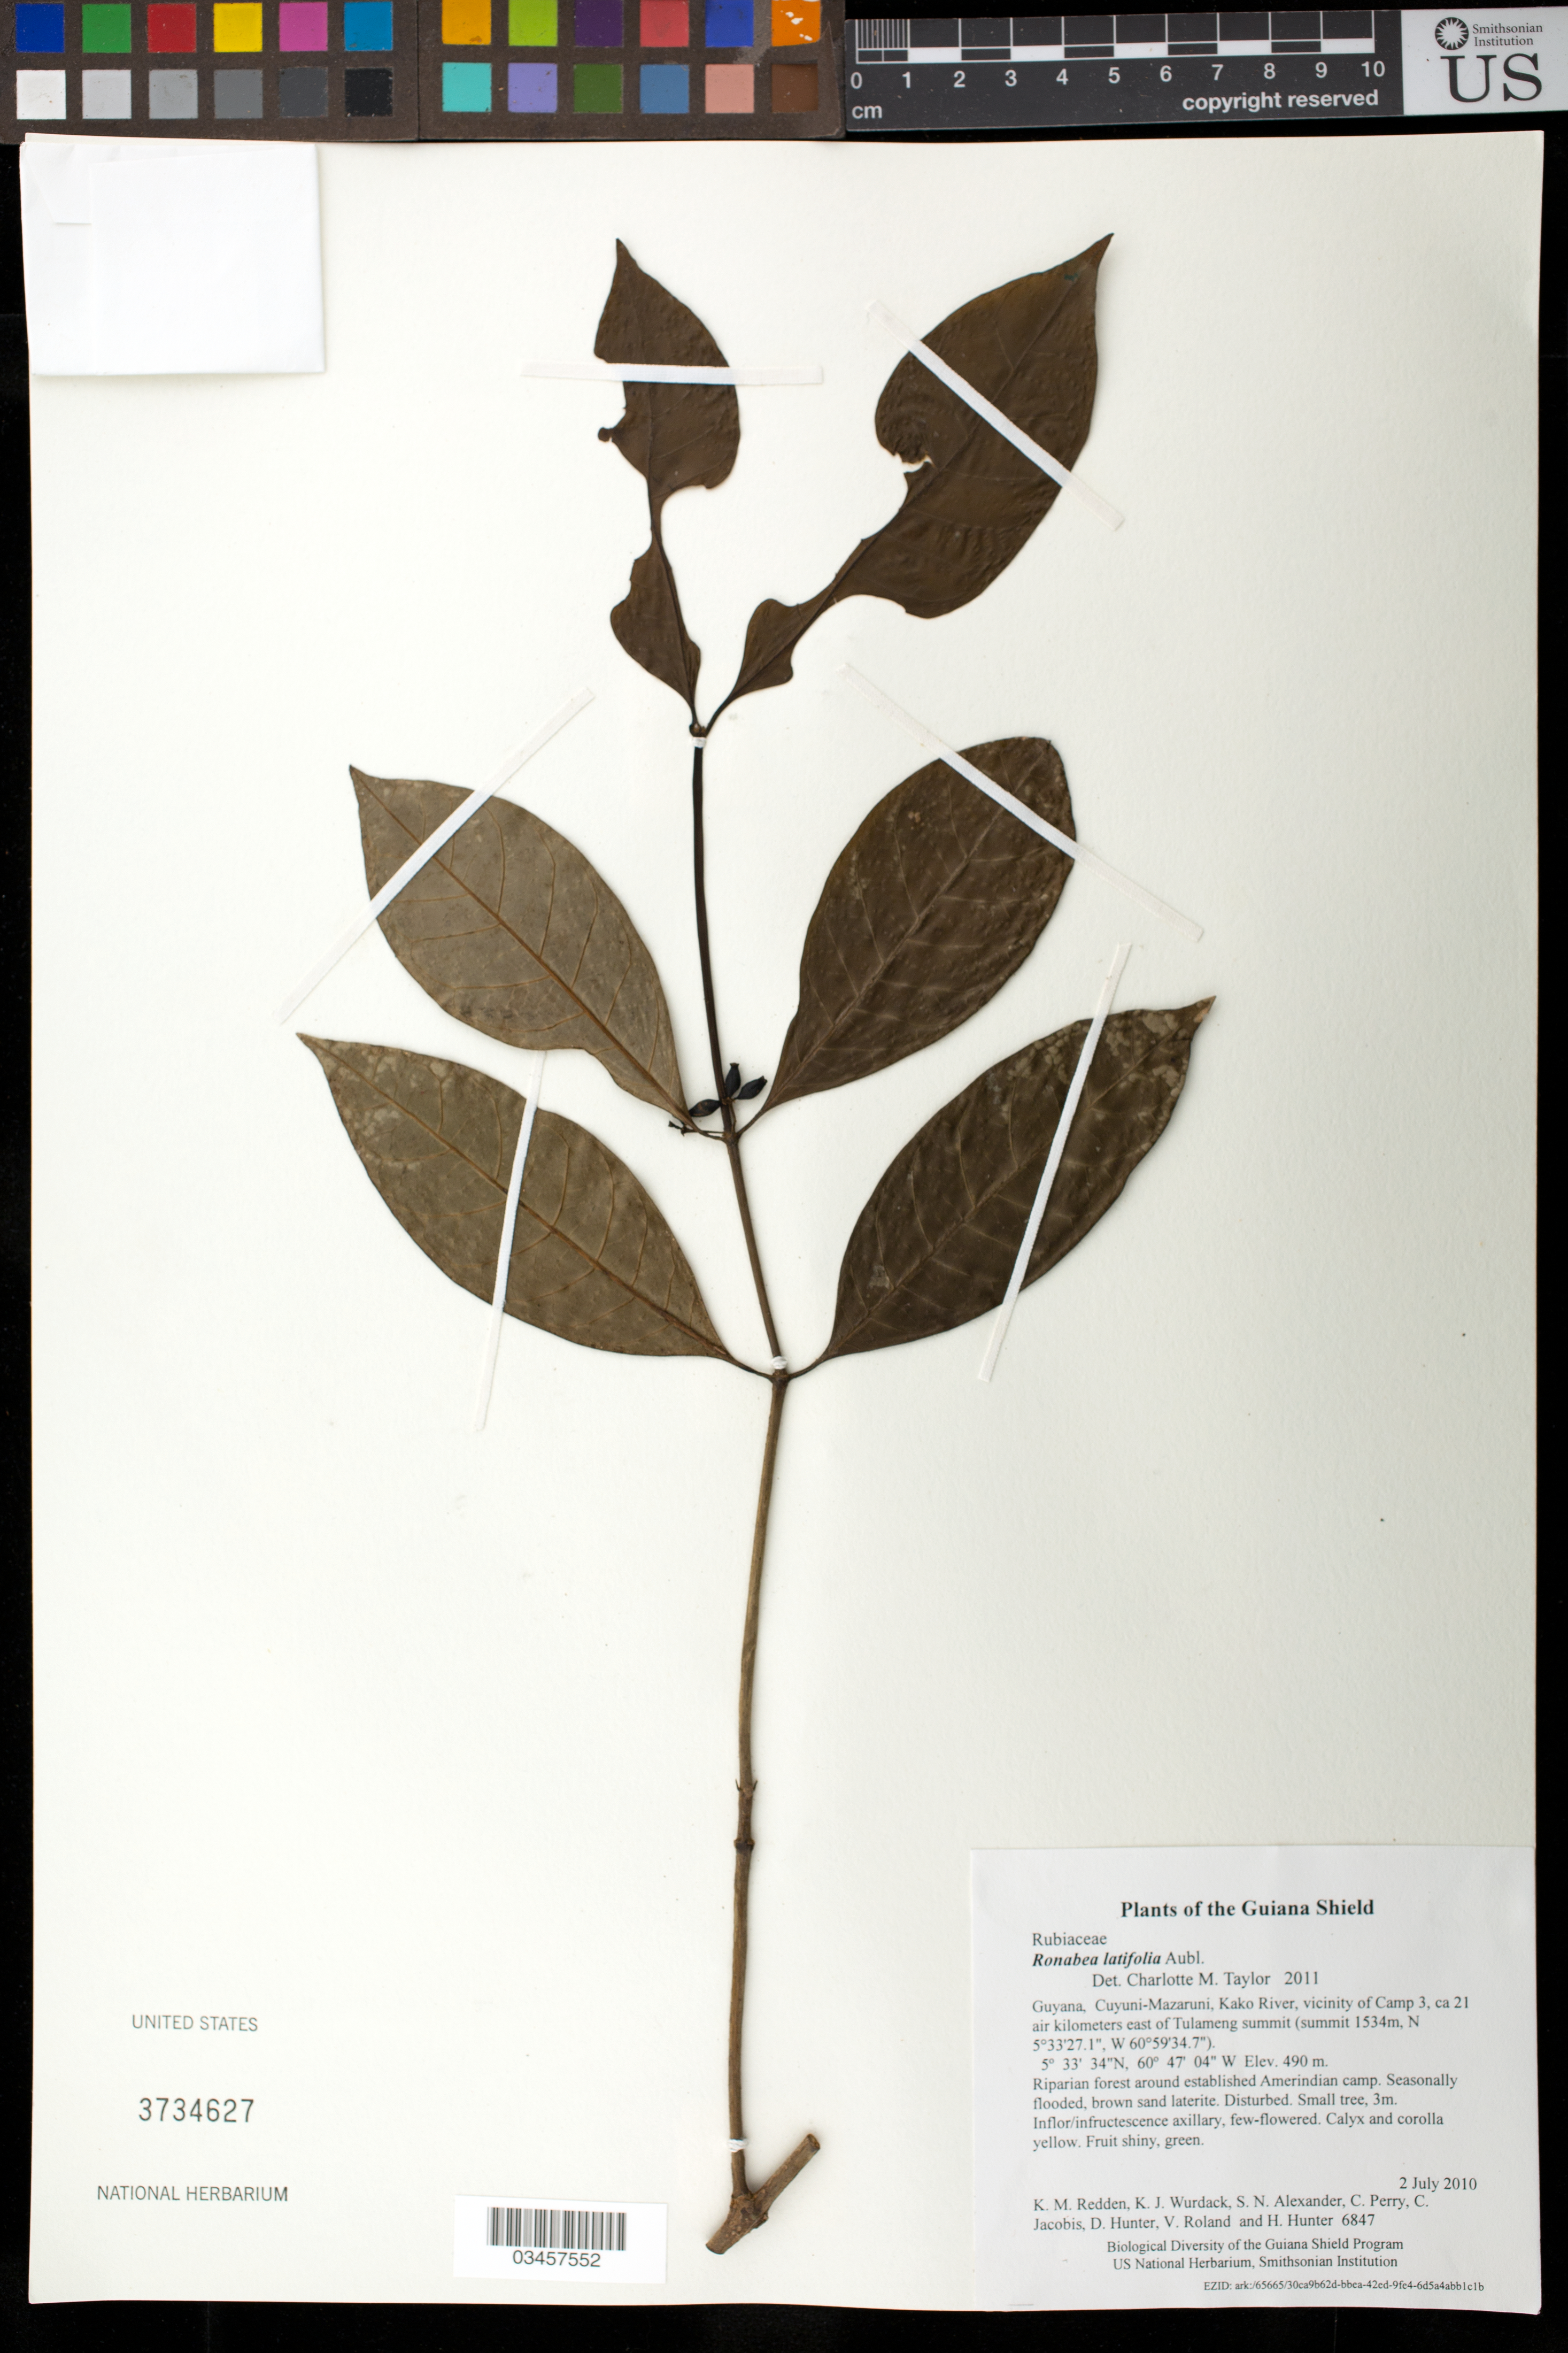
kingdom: Plantae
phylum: Tracheophyta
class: Magnoliopsida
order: Gentianales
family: Rubiaceae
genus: Ronabea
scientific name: Ronabea latifolia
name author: Aubl.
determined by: Taylor, Charlotte M.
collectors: K. M. Redden, K. Wurdack, S. N. Alexander, C. Perry, C. Jacobis, D. Hunter, V. Roland & H. Hunter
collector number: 6847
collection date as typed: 2 July 2010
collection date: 2010-07-02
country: Guyana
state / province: Cuyuni-Mazaruni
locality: Kako River, vicinity of Camp 3, ca 21 air kilometers east of Tulameng summit (summit 1534m, N 5°33'27.1", W 60°59'34.7")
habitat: Riparian forest around established Amerindian camp. Seasonally flooded, brown sand laterite. Disturbed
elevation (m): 490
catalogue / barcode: US 3734627